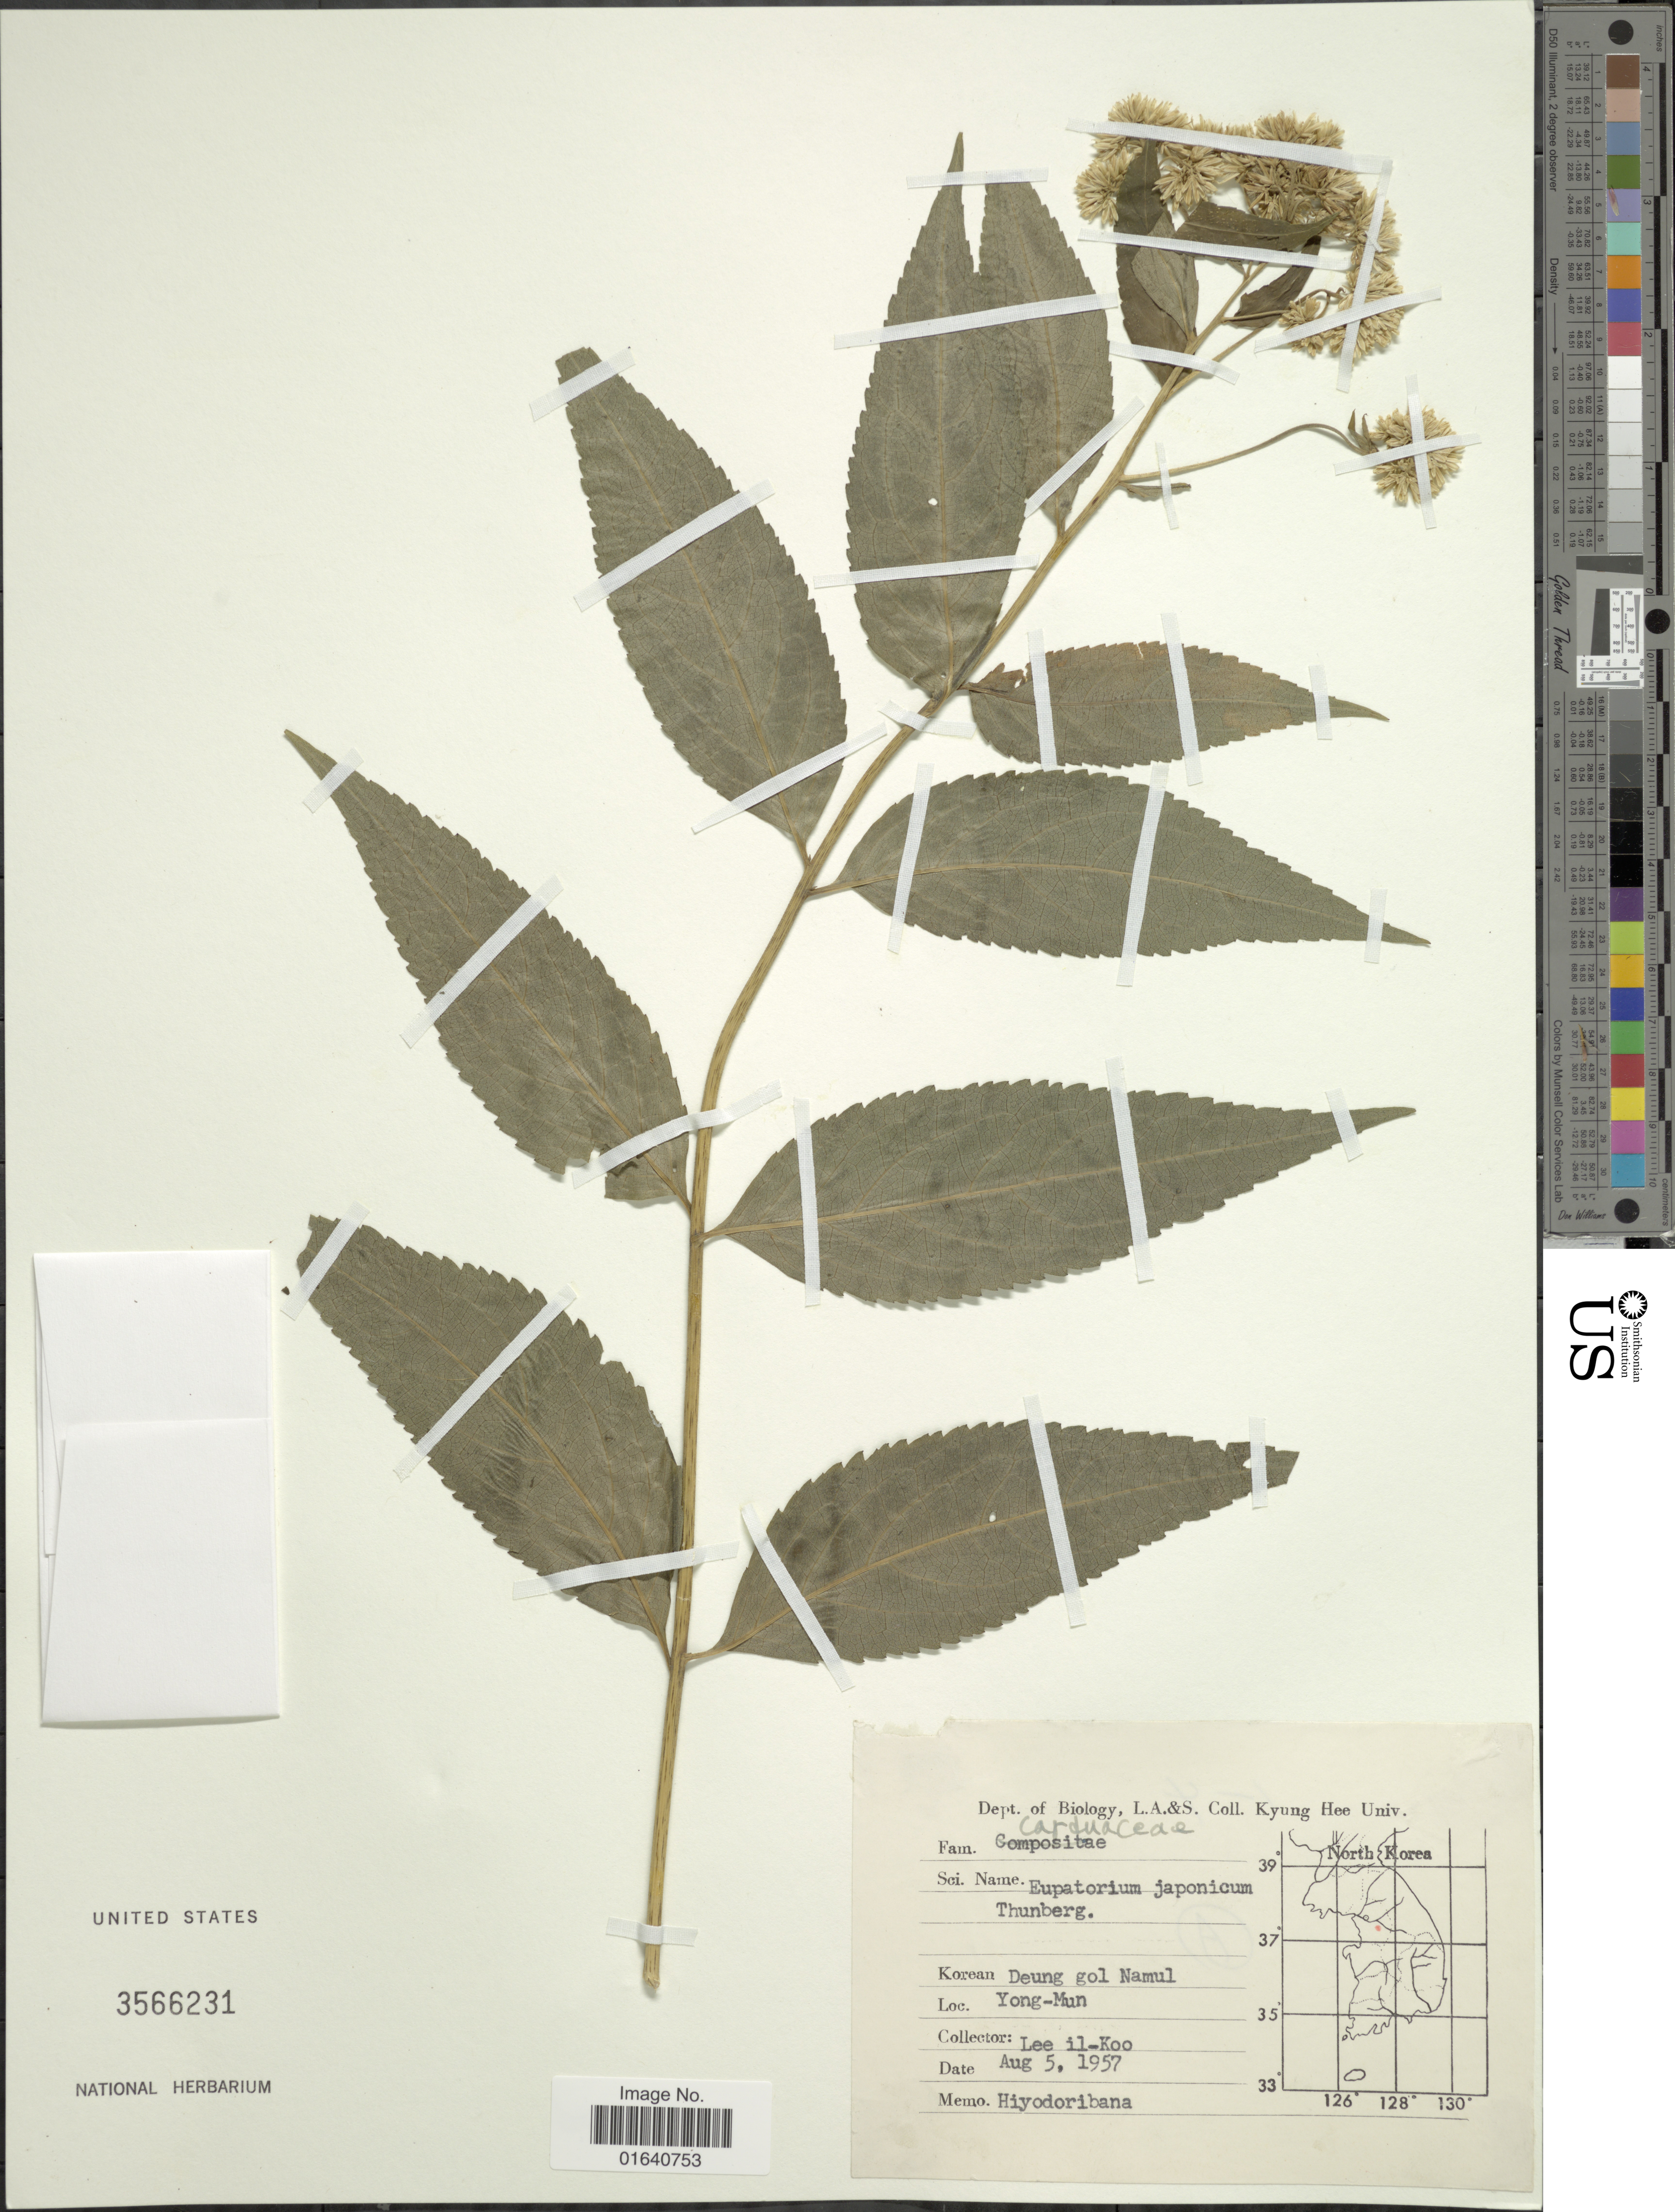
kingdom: Plantae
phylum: Tracheophyta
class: Magnoliopsida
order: Asterales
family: Asteraceae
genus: Eupatorium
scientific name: Eupatorium japonicum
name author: Thunb.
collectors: Il-Ko Lee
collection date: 1957-08-05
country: North Korea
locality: Korean Deung gol Namul, Yong-Mun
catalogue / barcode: US 3566231